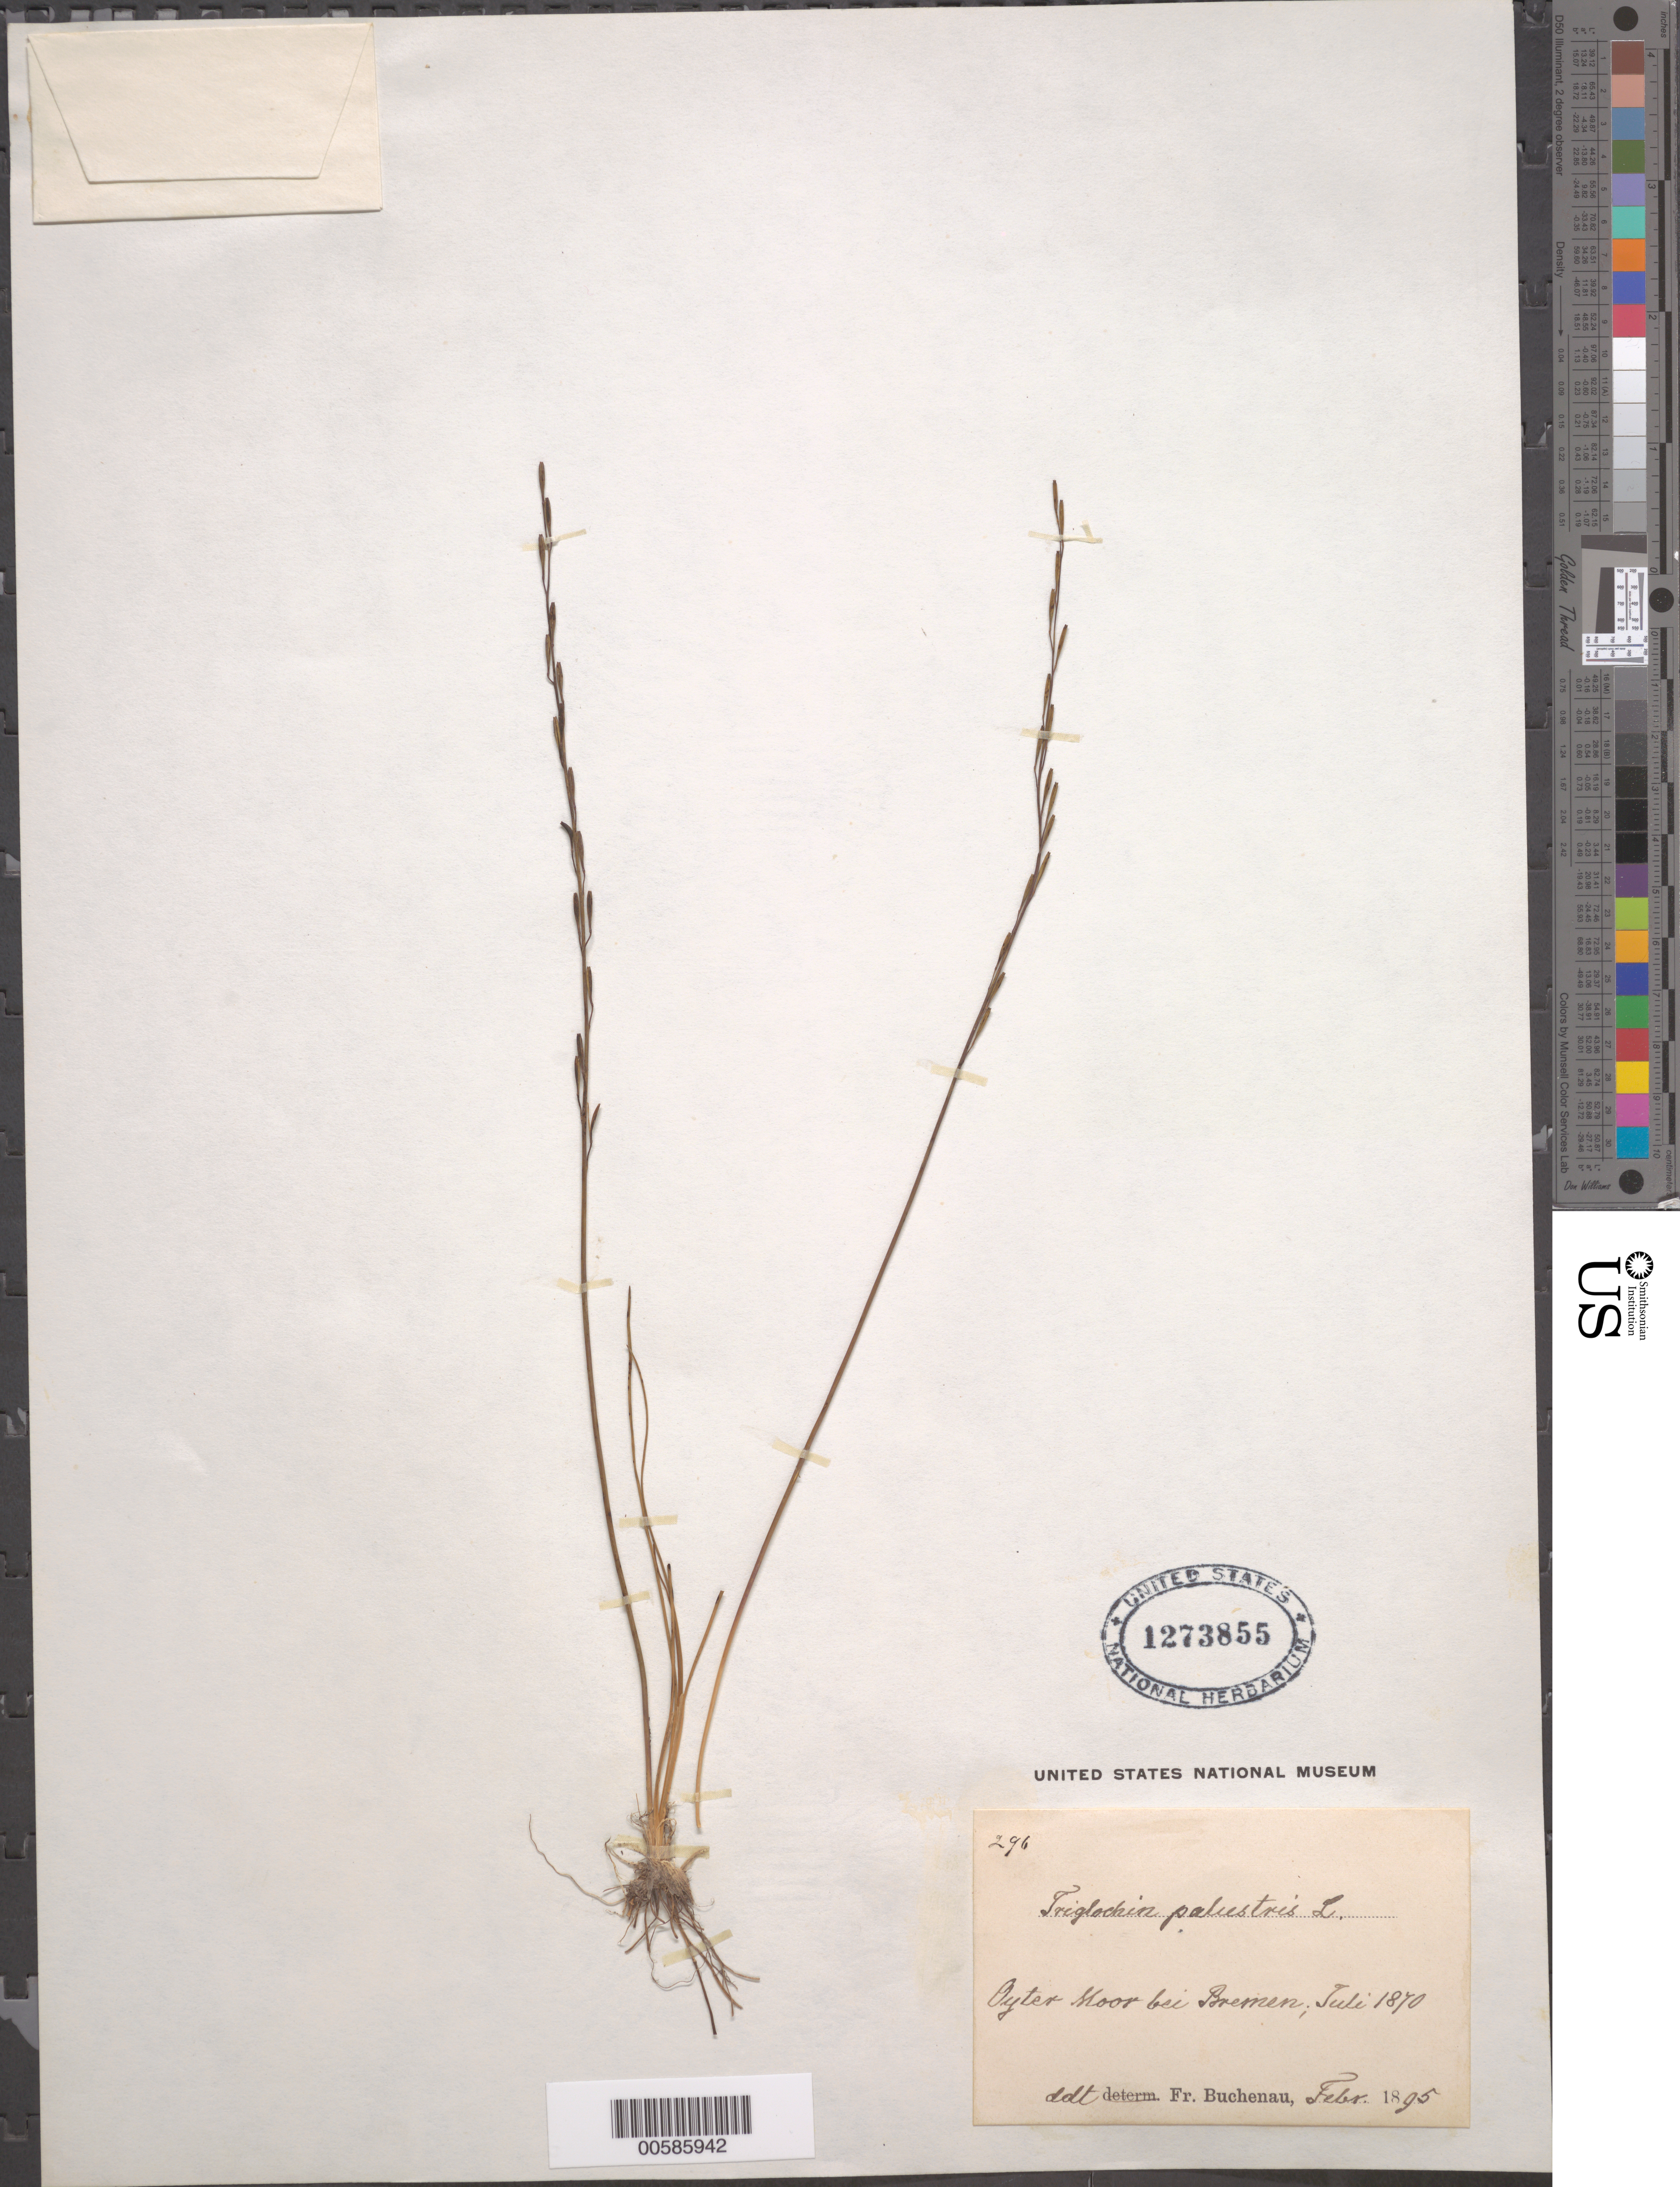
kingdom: Plantae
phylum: Tracheophyta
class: Liliopsida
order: Alismatales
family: Juncaginaceae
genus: Triglochin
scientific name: Triglochin palustris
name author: L.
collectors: F. Buchenau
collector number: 296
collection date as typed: Jul 1870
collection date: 1870-07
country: Germany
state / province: Bremen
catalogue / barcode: US 1273855